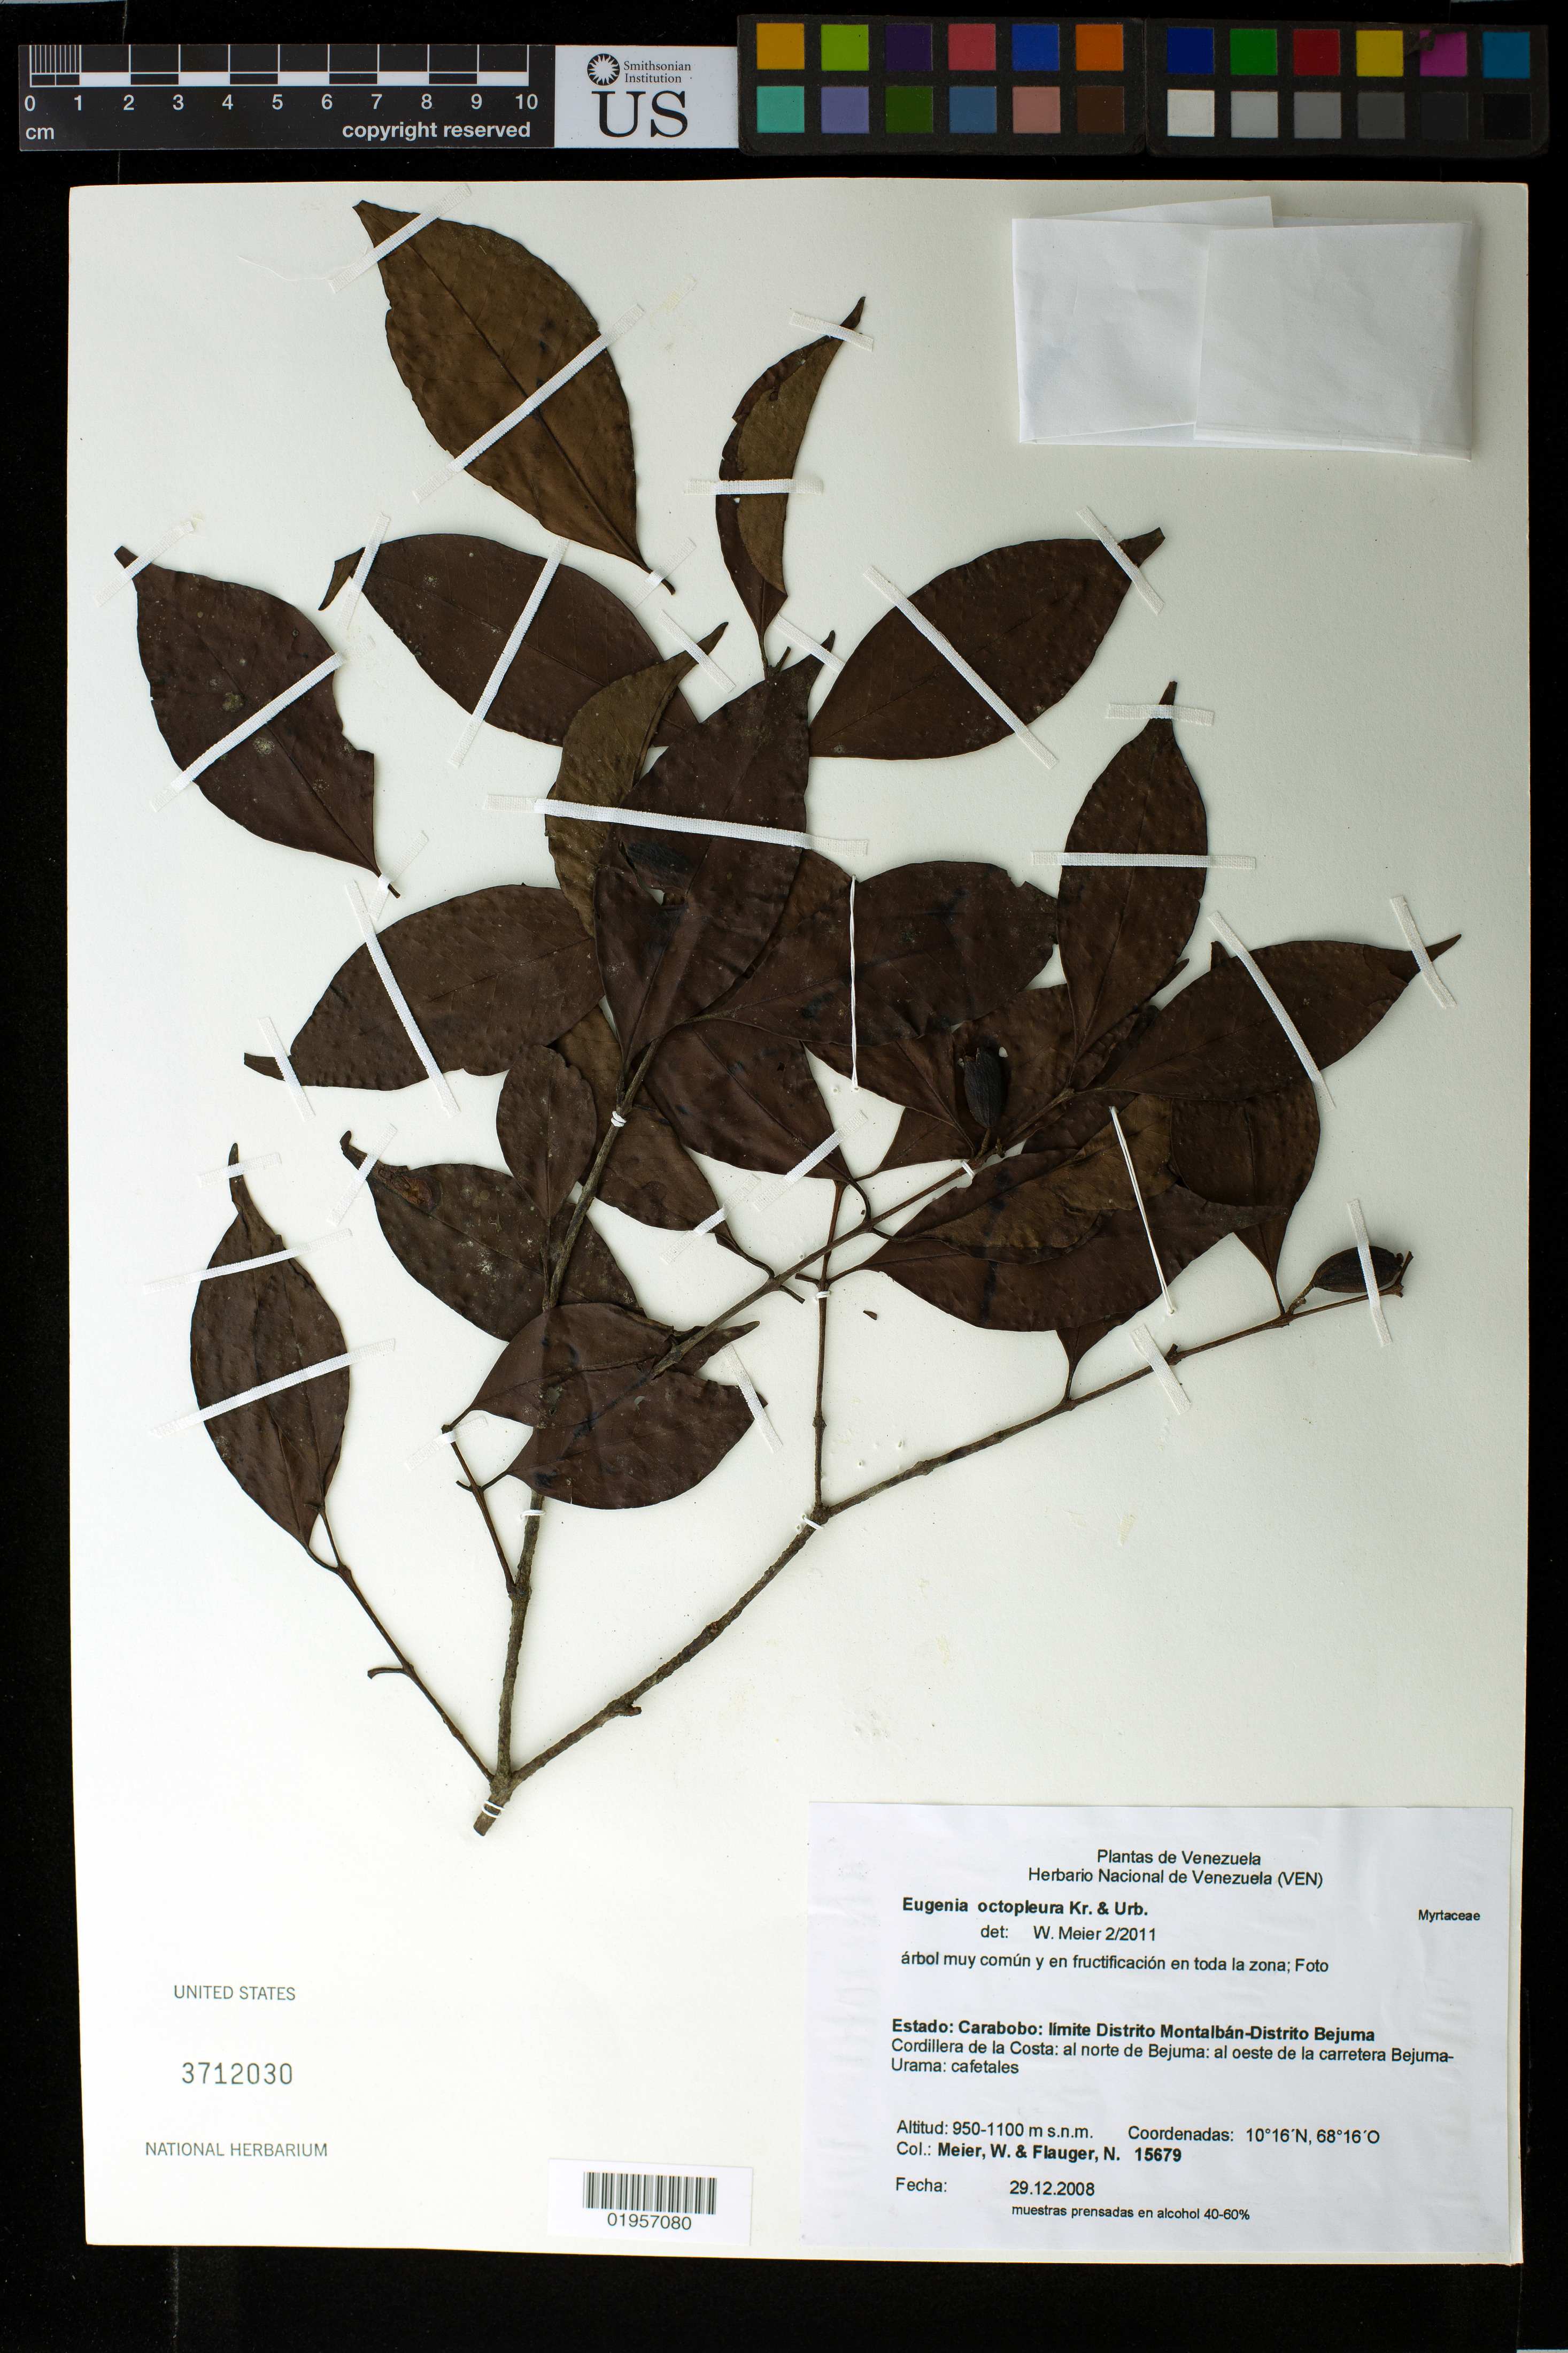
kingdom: Plantae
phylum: Tracheophyta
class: Magnoliopsida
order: Myrtales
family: Myrtaceae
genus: Eugenia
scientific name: Eugenia octopleura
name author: Krug & Urb.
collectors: W. Meier & N. Flauger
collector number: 15679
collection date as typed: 29.12.2008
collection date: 2008-12-29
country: Venezuela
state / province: Carabobo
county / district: Bejuma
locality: limite Dist. Montalban - Dist. Bejuma. Cordillera de la Costa: al norte de Bejuma: al oeste de la carretera Bejuma-Urama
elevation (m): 950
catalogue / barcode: US 3712030